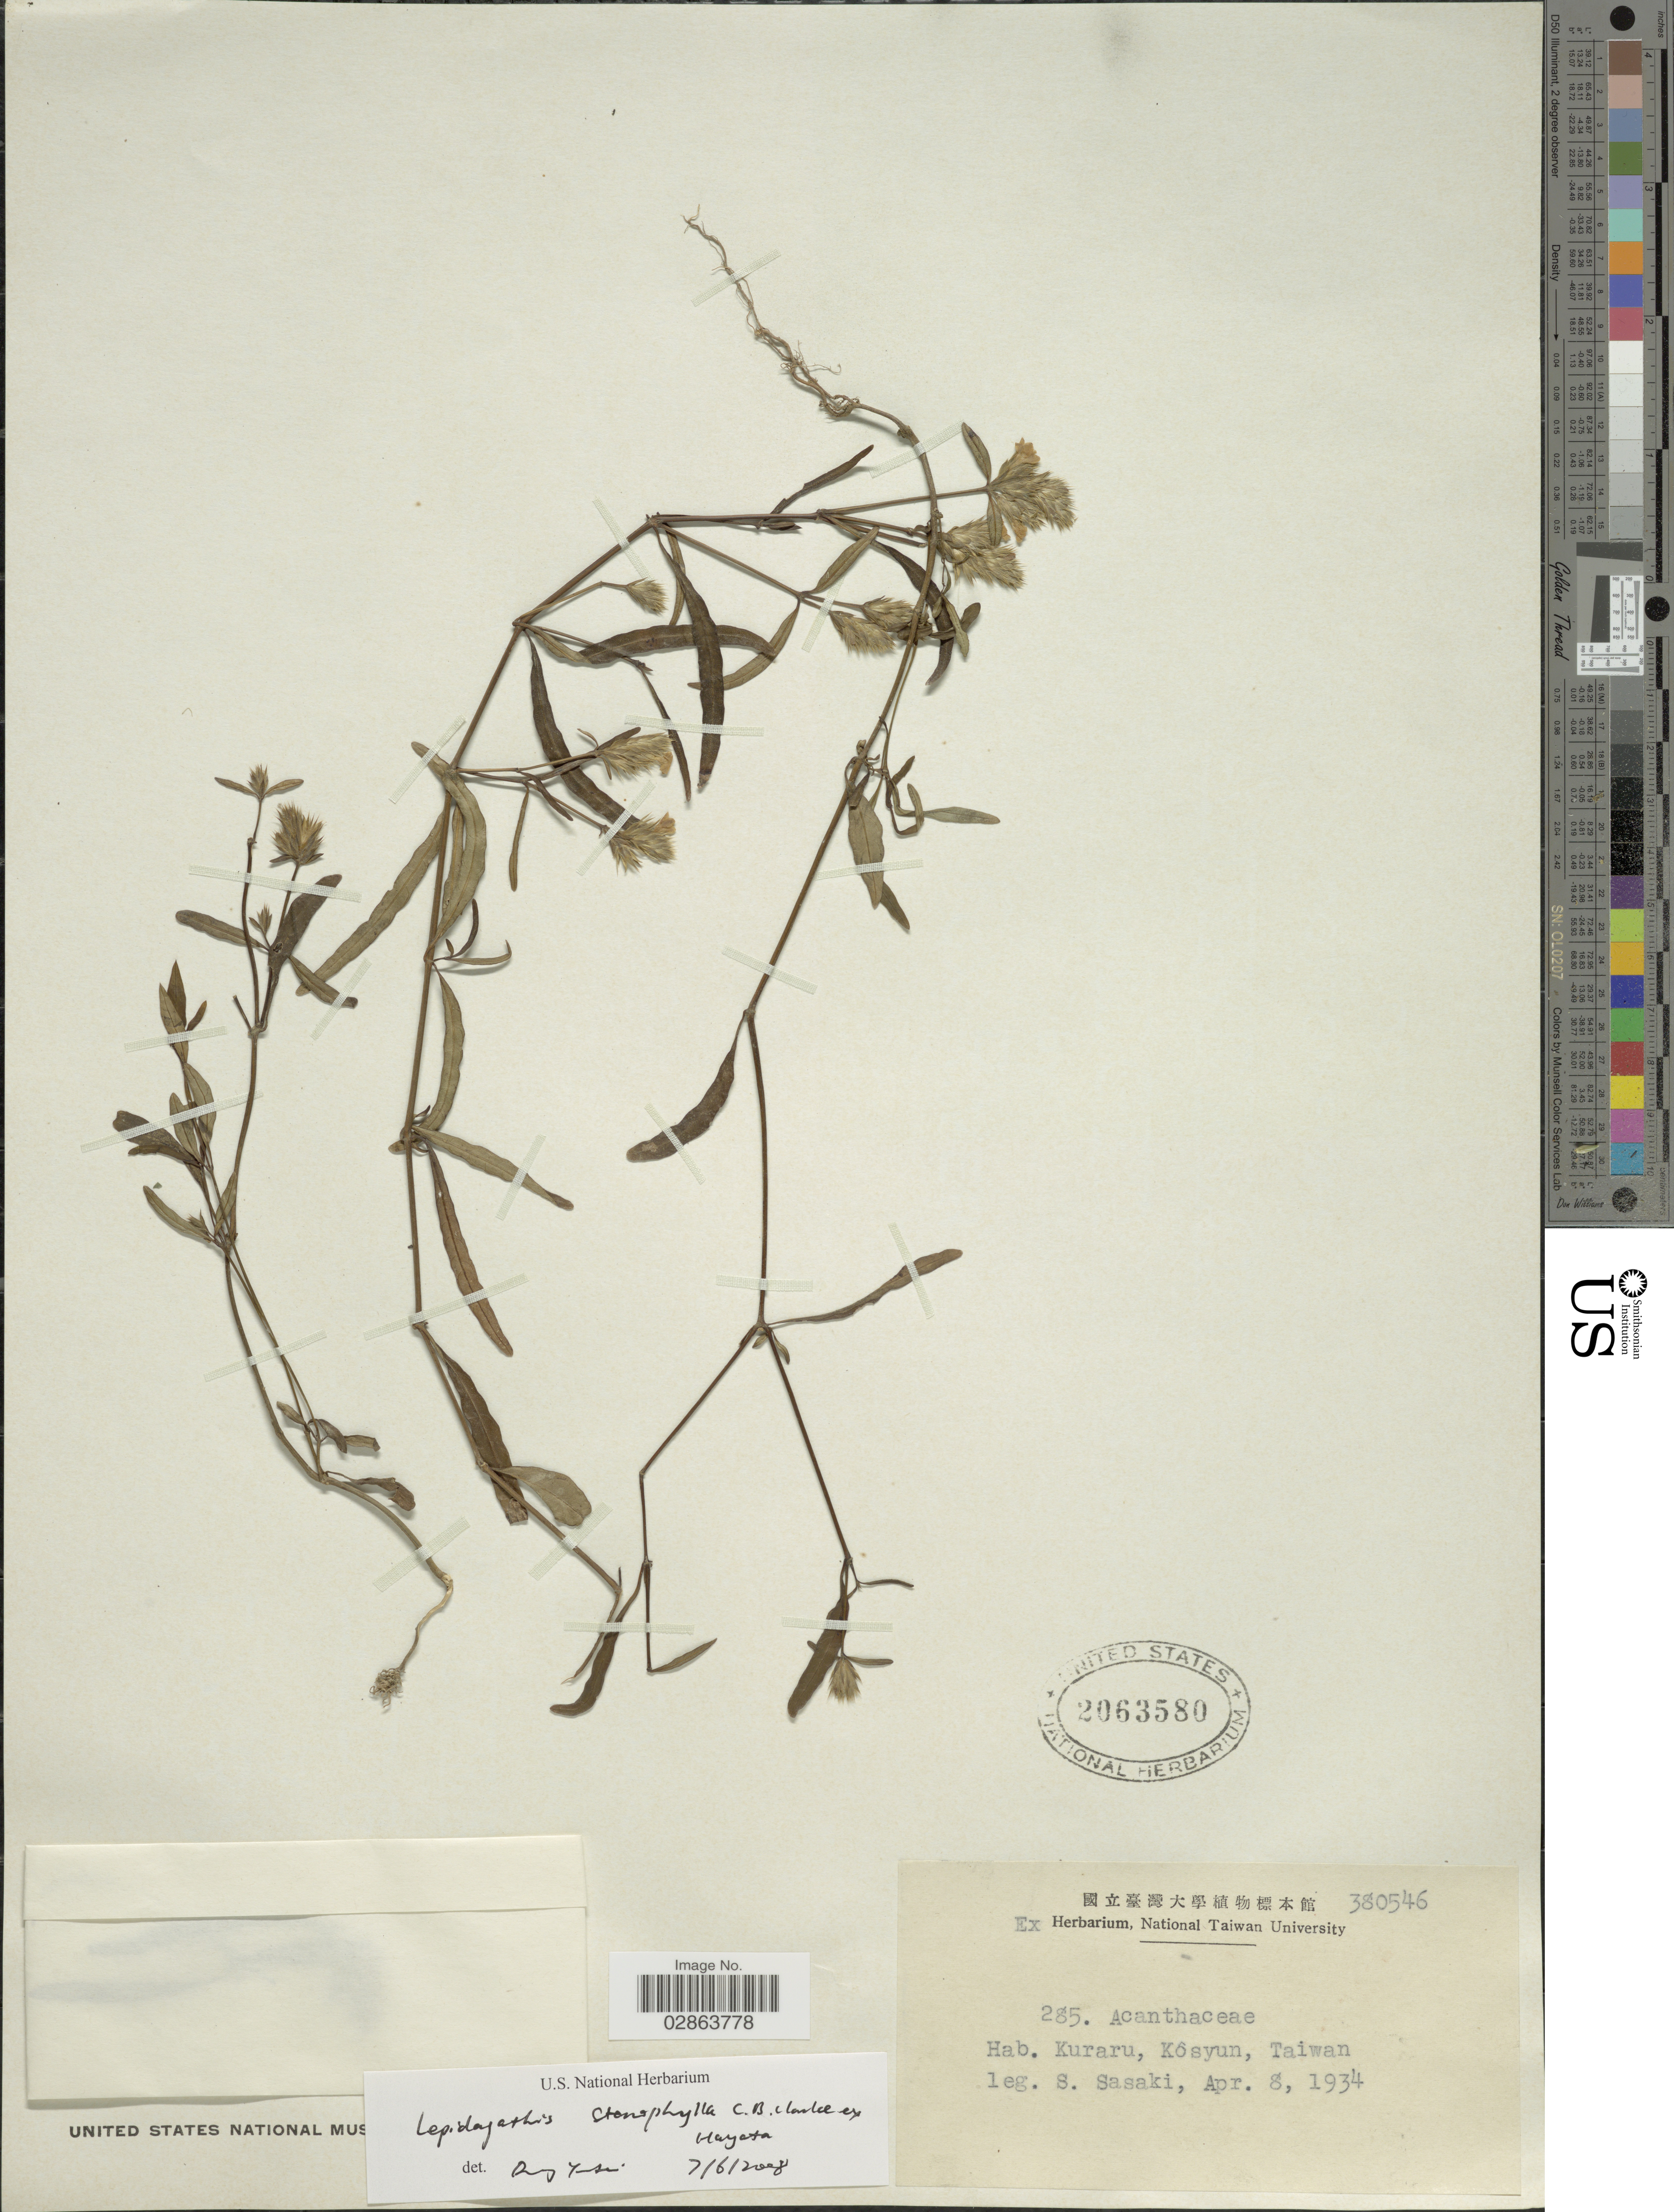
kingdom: Plantae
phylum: Tracheophyta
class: Magnoliopsida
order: Lamiales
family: Acanthaceae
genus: Lepidagathis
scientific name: Lepidagathis stenophylla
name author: C.B. Clarke ex Hayata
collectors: S. Sasaki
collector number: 380546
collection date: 1934-04-08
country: Taiwan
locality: Kuraru, Kôsyun.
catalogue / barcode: US 2063580